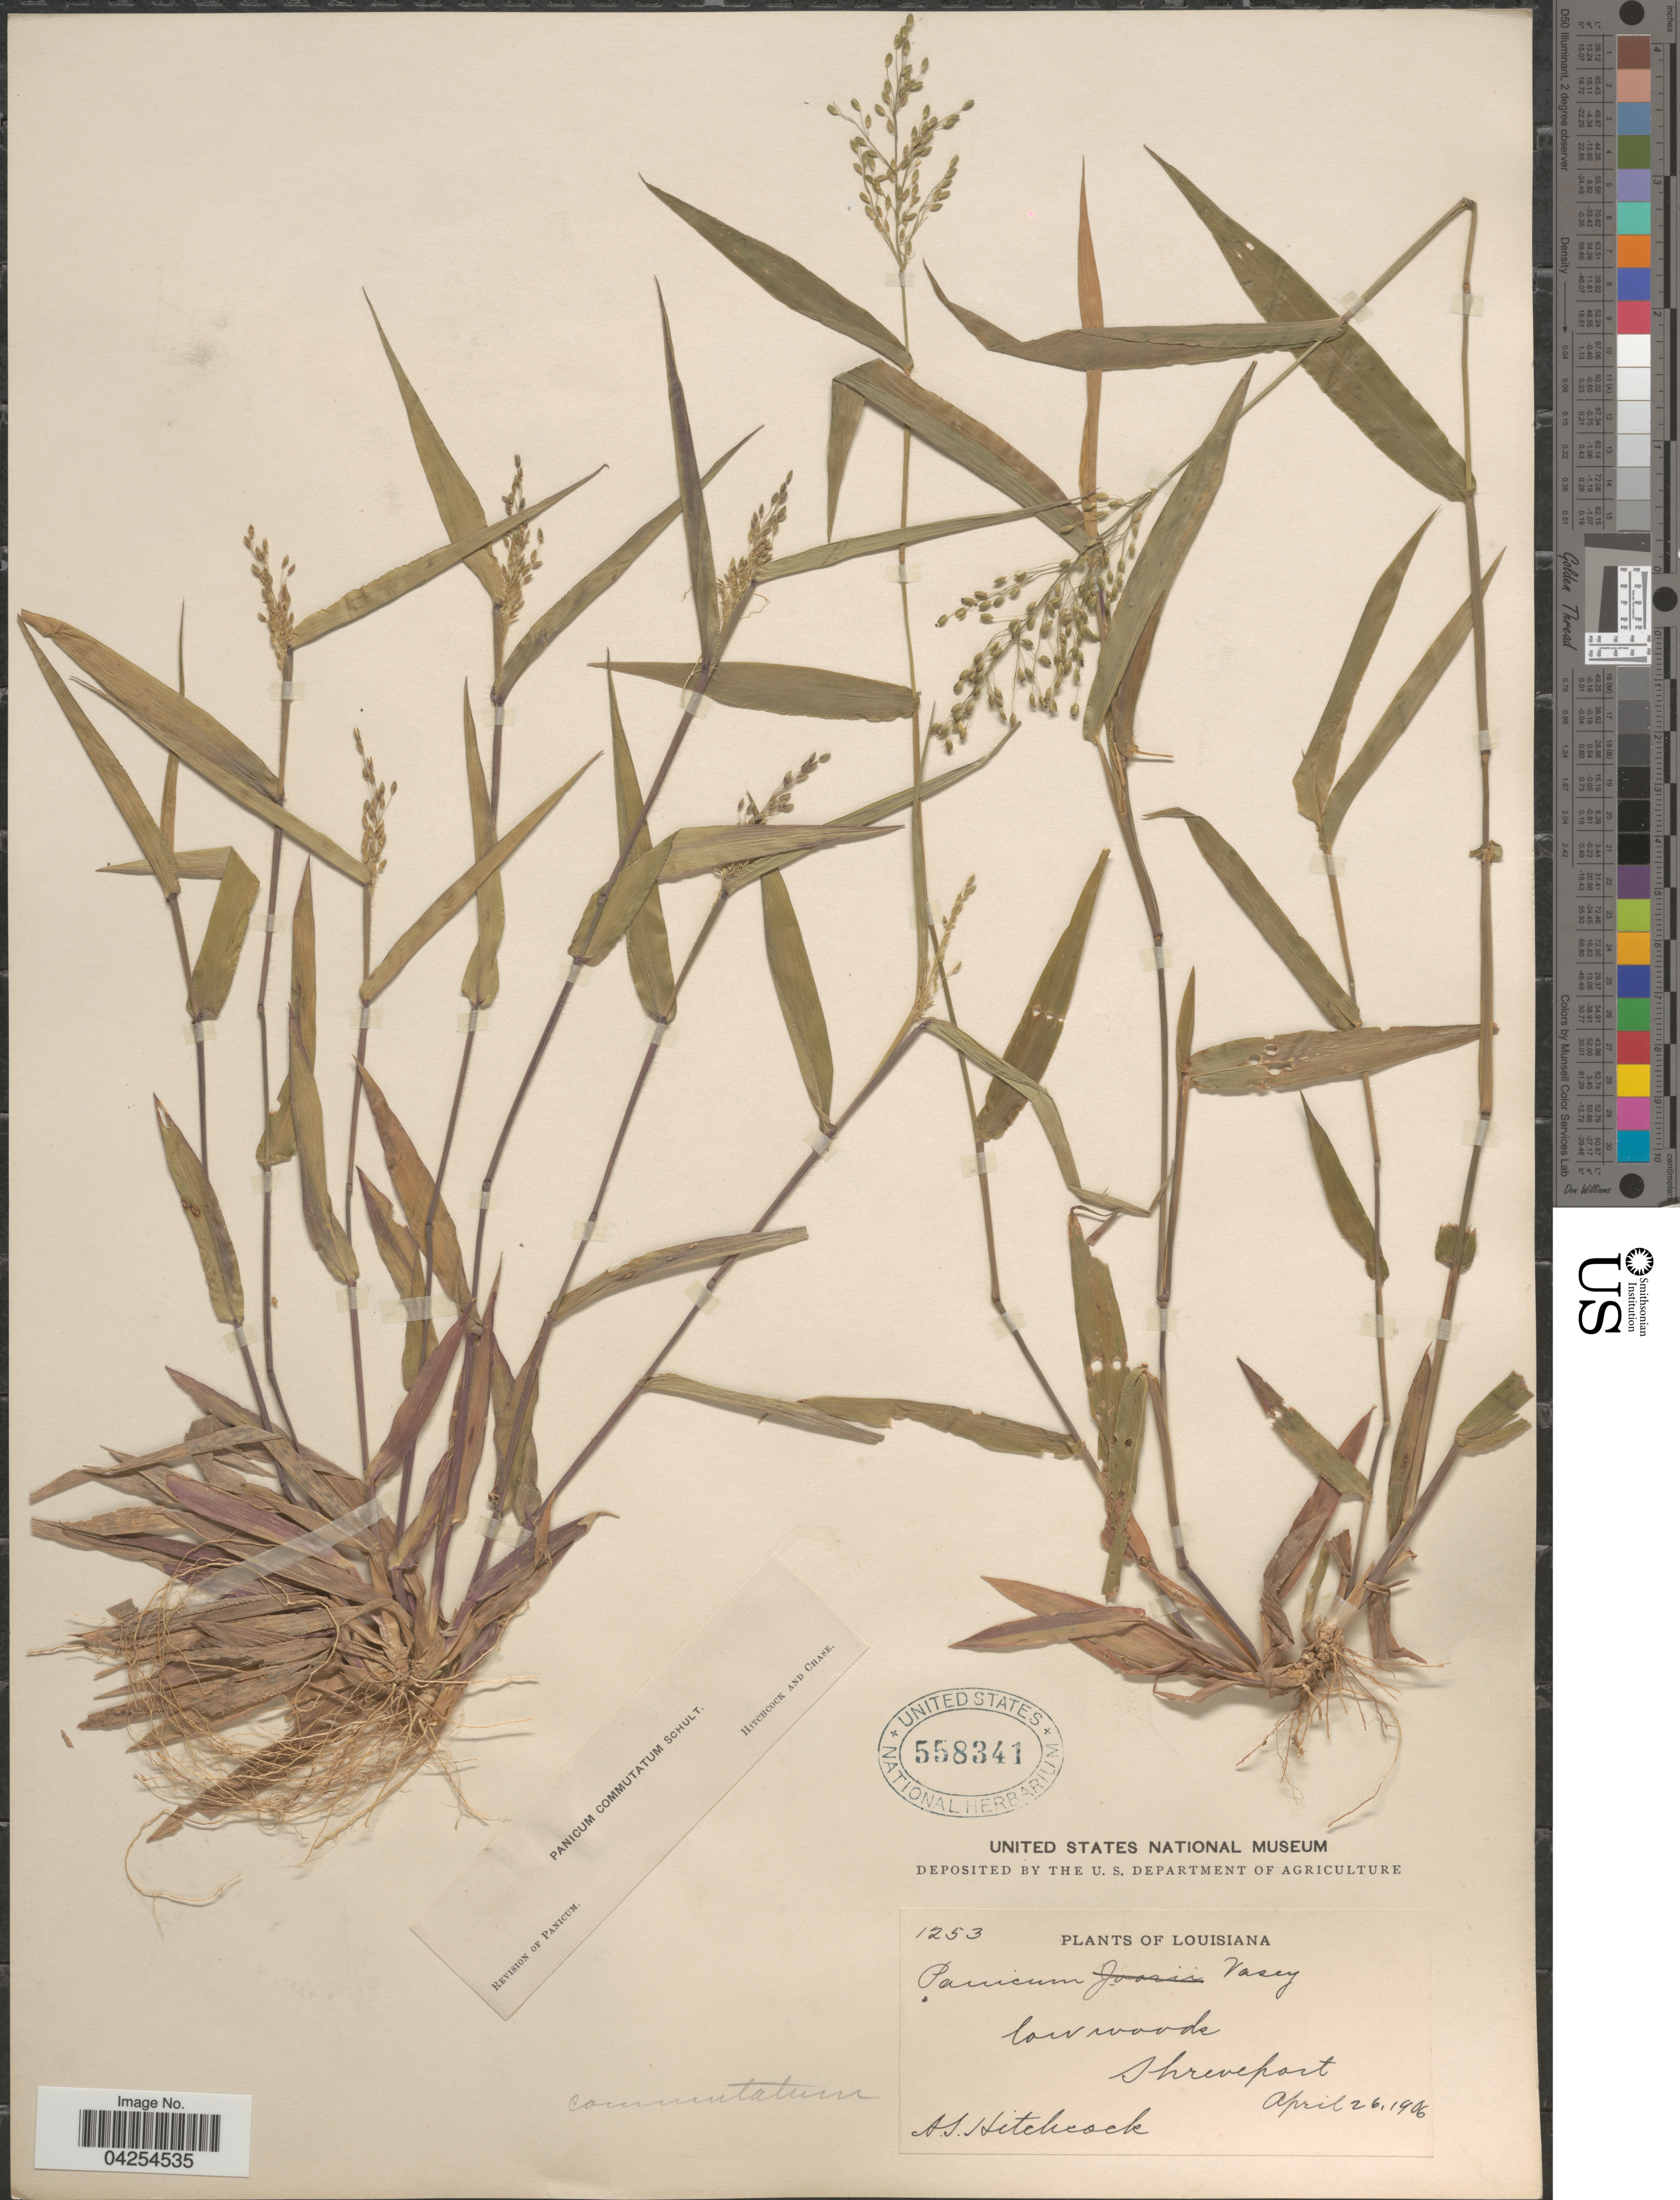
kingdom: Plantae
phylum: Tracheophyta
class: Liliopsida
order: Poales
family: Poaceae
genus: Dichanthelium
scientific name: Dichanthelium commutatum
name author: (Schult.) Gould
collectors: A. S. Hitchcock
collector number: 1253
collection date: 1906-04-26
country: United States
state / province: Louisiana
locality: Low woods. Shreveport.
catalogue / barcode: US 558341